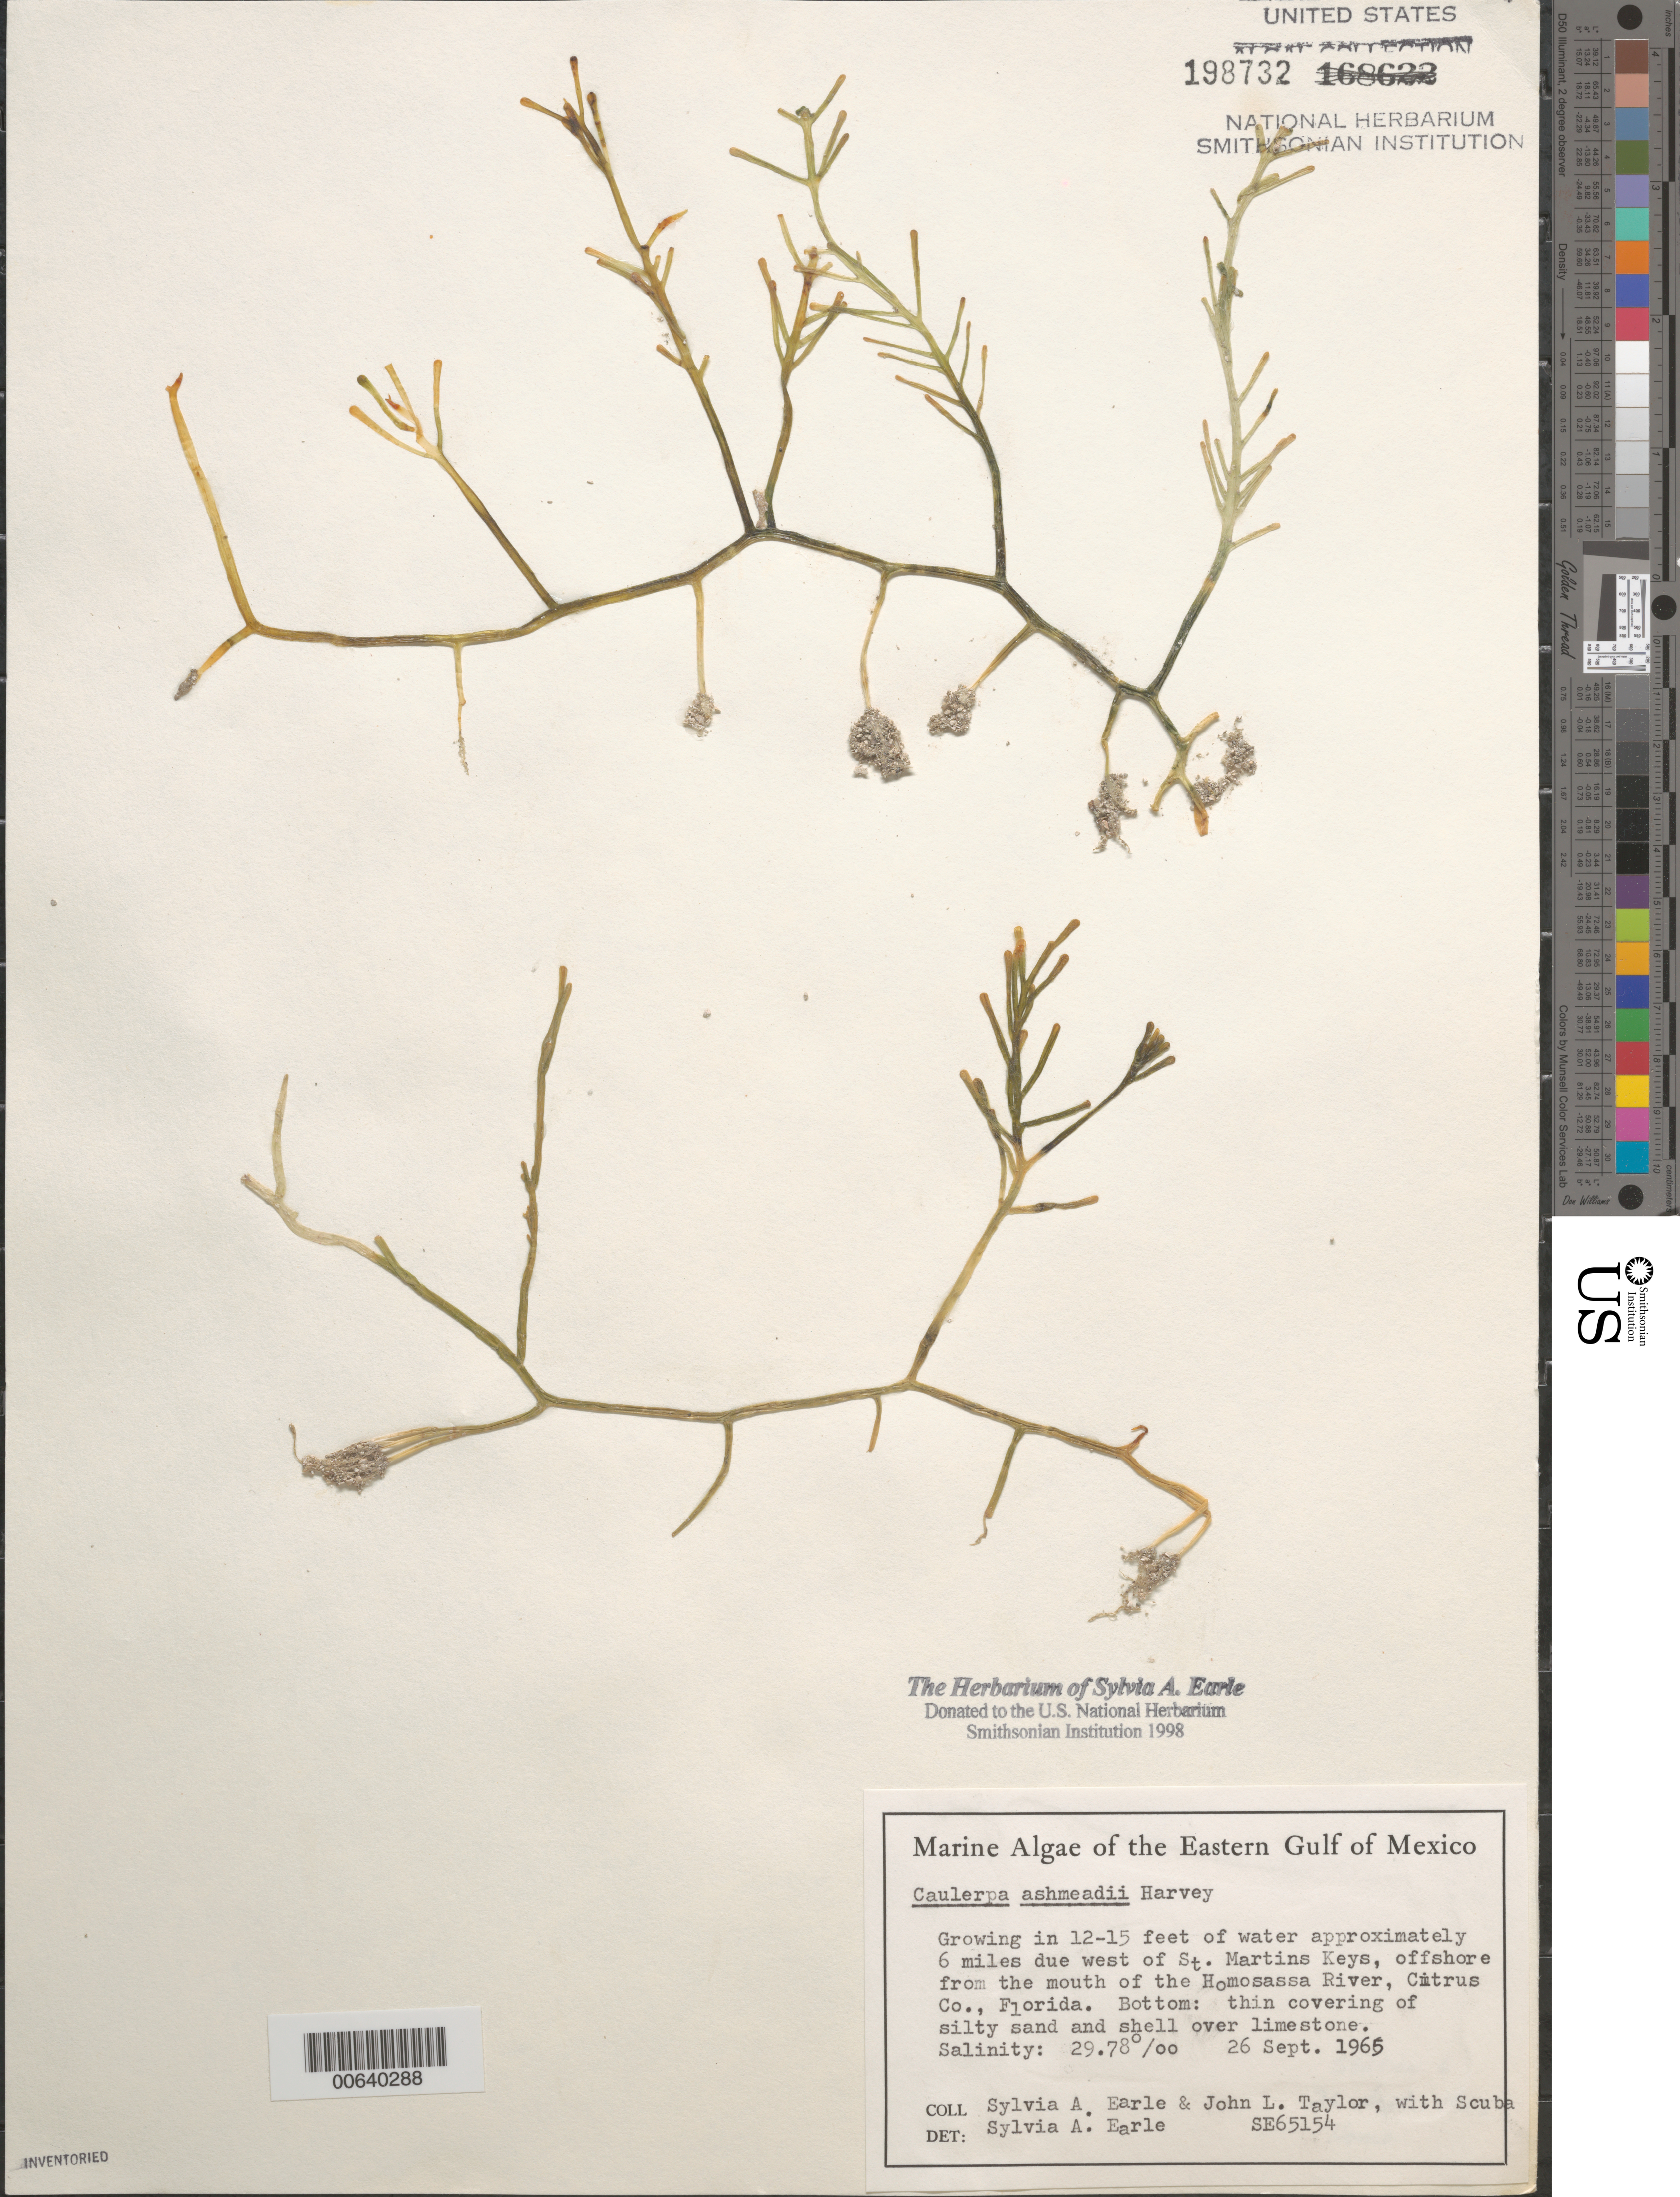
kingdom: Plantae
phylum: Chlorophyta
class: Ulvophyceae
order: Bryopsidales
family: Caulerpaceae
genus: Caulerpa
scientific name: Caulerpa ashmeadii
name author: Harv.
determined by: Earle, S. A.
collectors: S. A. Earle & J. L. Taylor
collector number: SE 65154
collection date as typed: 26 Sep 1965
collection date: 1965-09-26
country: United States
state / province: Florida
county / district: Citrus County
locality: Off Homosassa River mouth, ca. 6 miles due west of St. Martins Keys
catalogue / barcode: US 198732